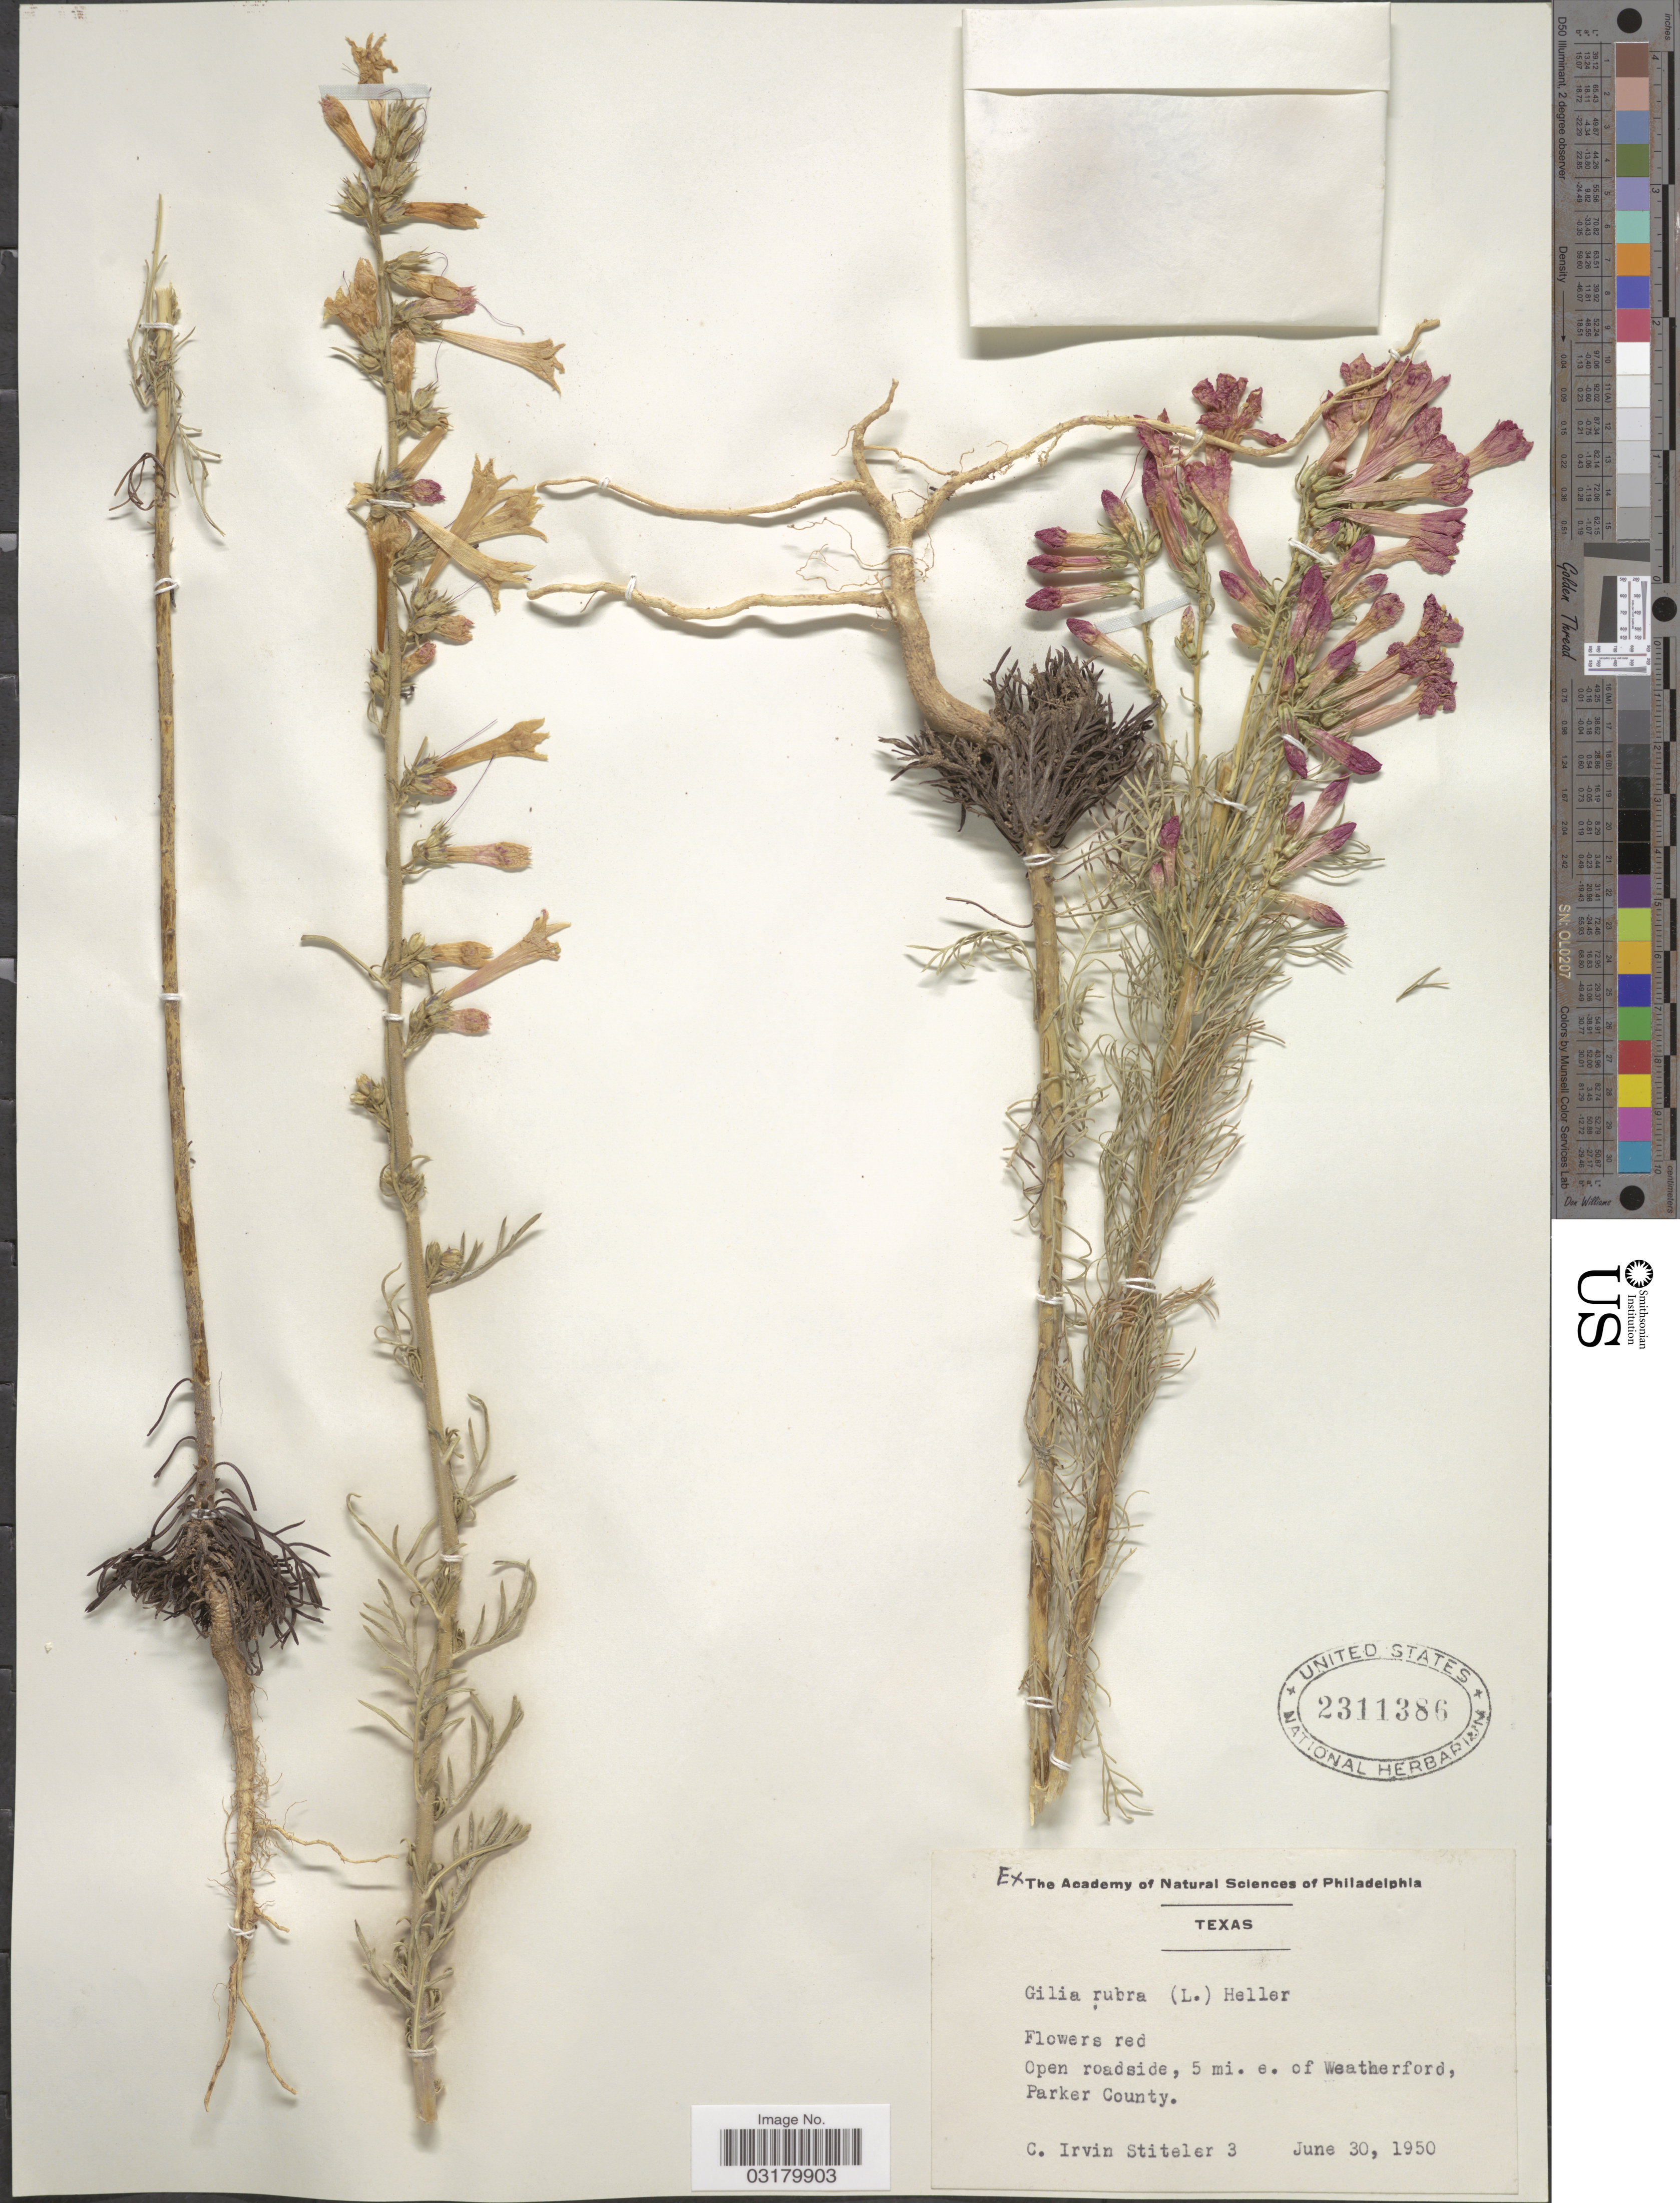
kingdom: Plantae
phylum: Tracheophyta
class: Magnoliopsida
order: Ericales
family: Polemoniaceae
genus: Ipomopsis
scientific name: Ipomopsis rubra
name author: (L.) Wherry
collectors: C. Stiteler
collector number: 3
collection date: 1950-06-30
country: United States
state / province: Texas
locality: Open roadside, 5 mi. e. of Weatherford, Parker County.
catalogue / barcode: US 2311386